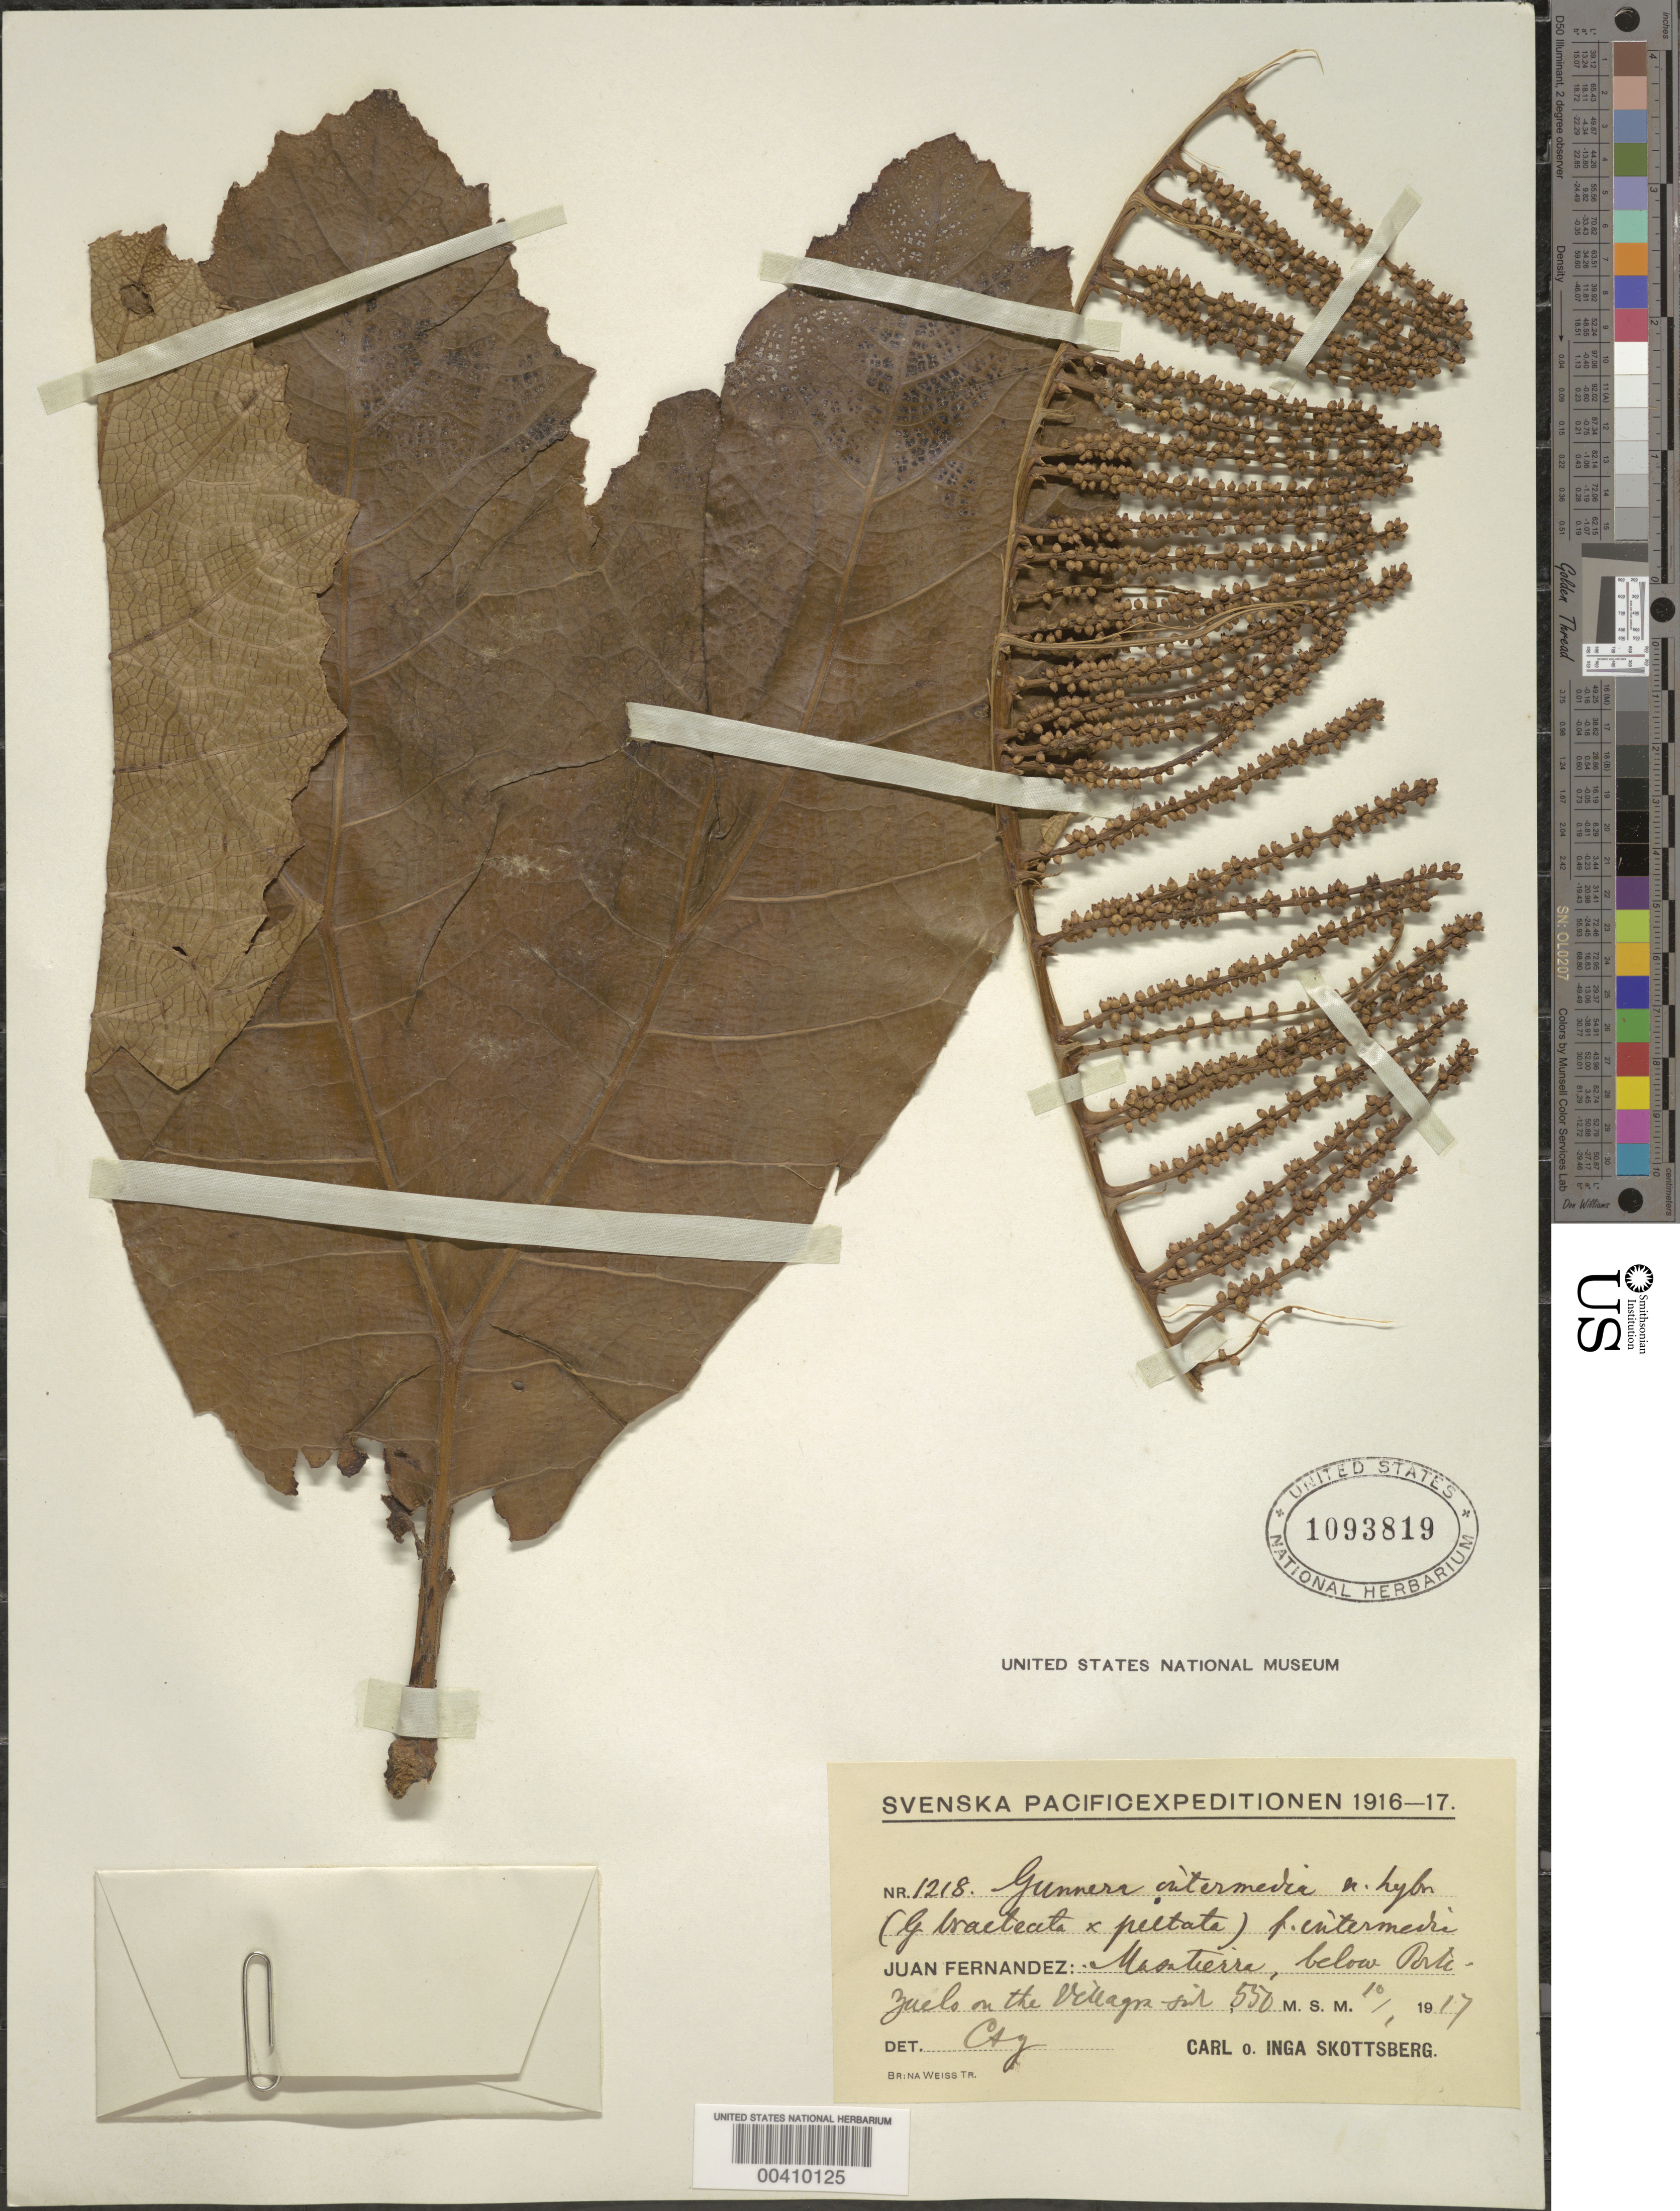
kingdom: Plantae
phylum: Tracheophyta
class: Magnoliopsida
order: Gunnerales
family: Gunneraceae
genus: Gunnera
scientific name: Gunnera peltata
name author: Phil.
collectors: C. Skottsberg & I. Skottsberg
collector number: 1218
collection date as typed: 10 Jan 1917 or 01 Oct 1917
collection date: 1917-01-10 or 1917-10-01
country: Chile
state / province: Valparaíso (V)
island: Isla Más a Tierra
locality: below Portezuelo on the Villagra side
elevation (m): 550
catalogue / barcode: US 1093819